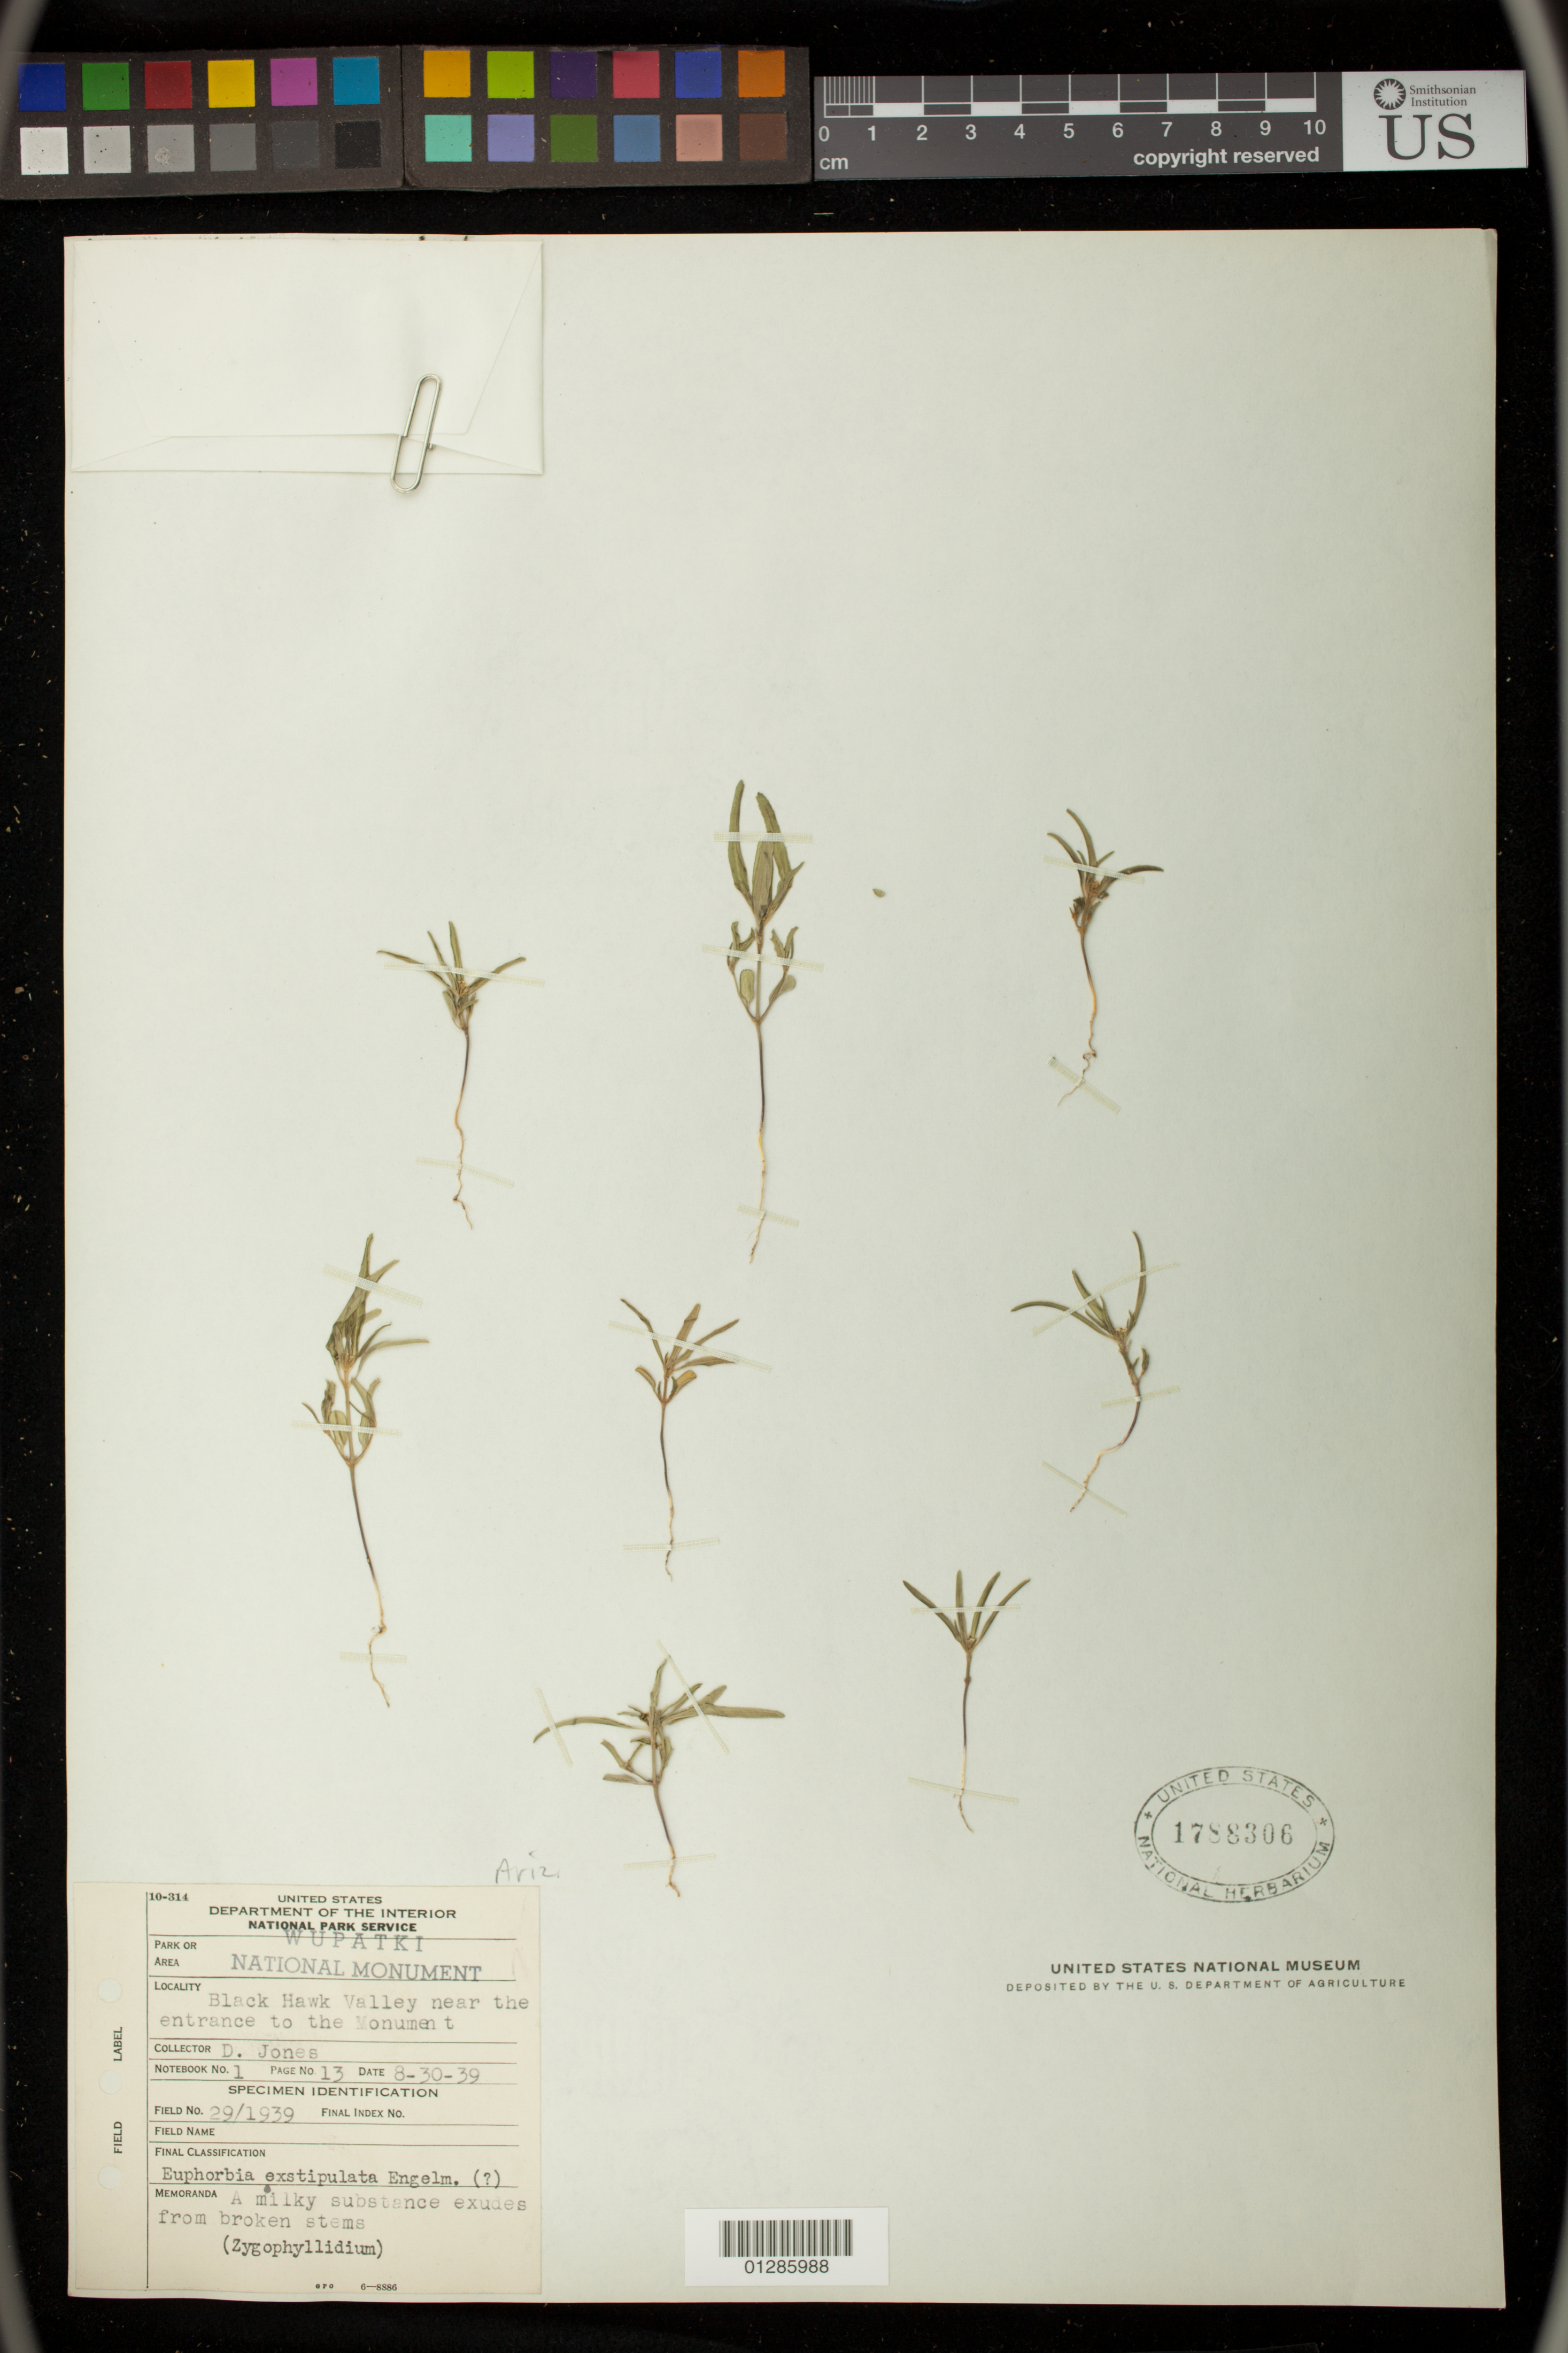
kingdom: Plantae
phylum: Tracheophyta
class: Magnoliopsida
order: Malpighiales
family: Euphorbiaceae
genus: Euphorbia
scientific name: Euphorbia hexagona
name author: Nutt. ex Spreng.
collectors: D. Jones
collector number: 29/1939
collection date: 1939-08-30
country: United States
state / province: Arizona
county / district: Coconino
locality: Black Hawk Valley near the entrance to the Wupatki National Monument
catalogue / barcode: US 1788306